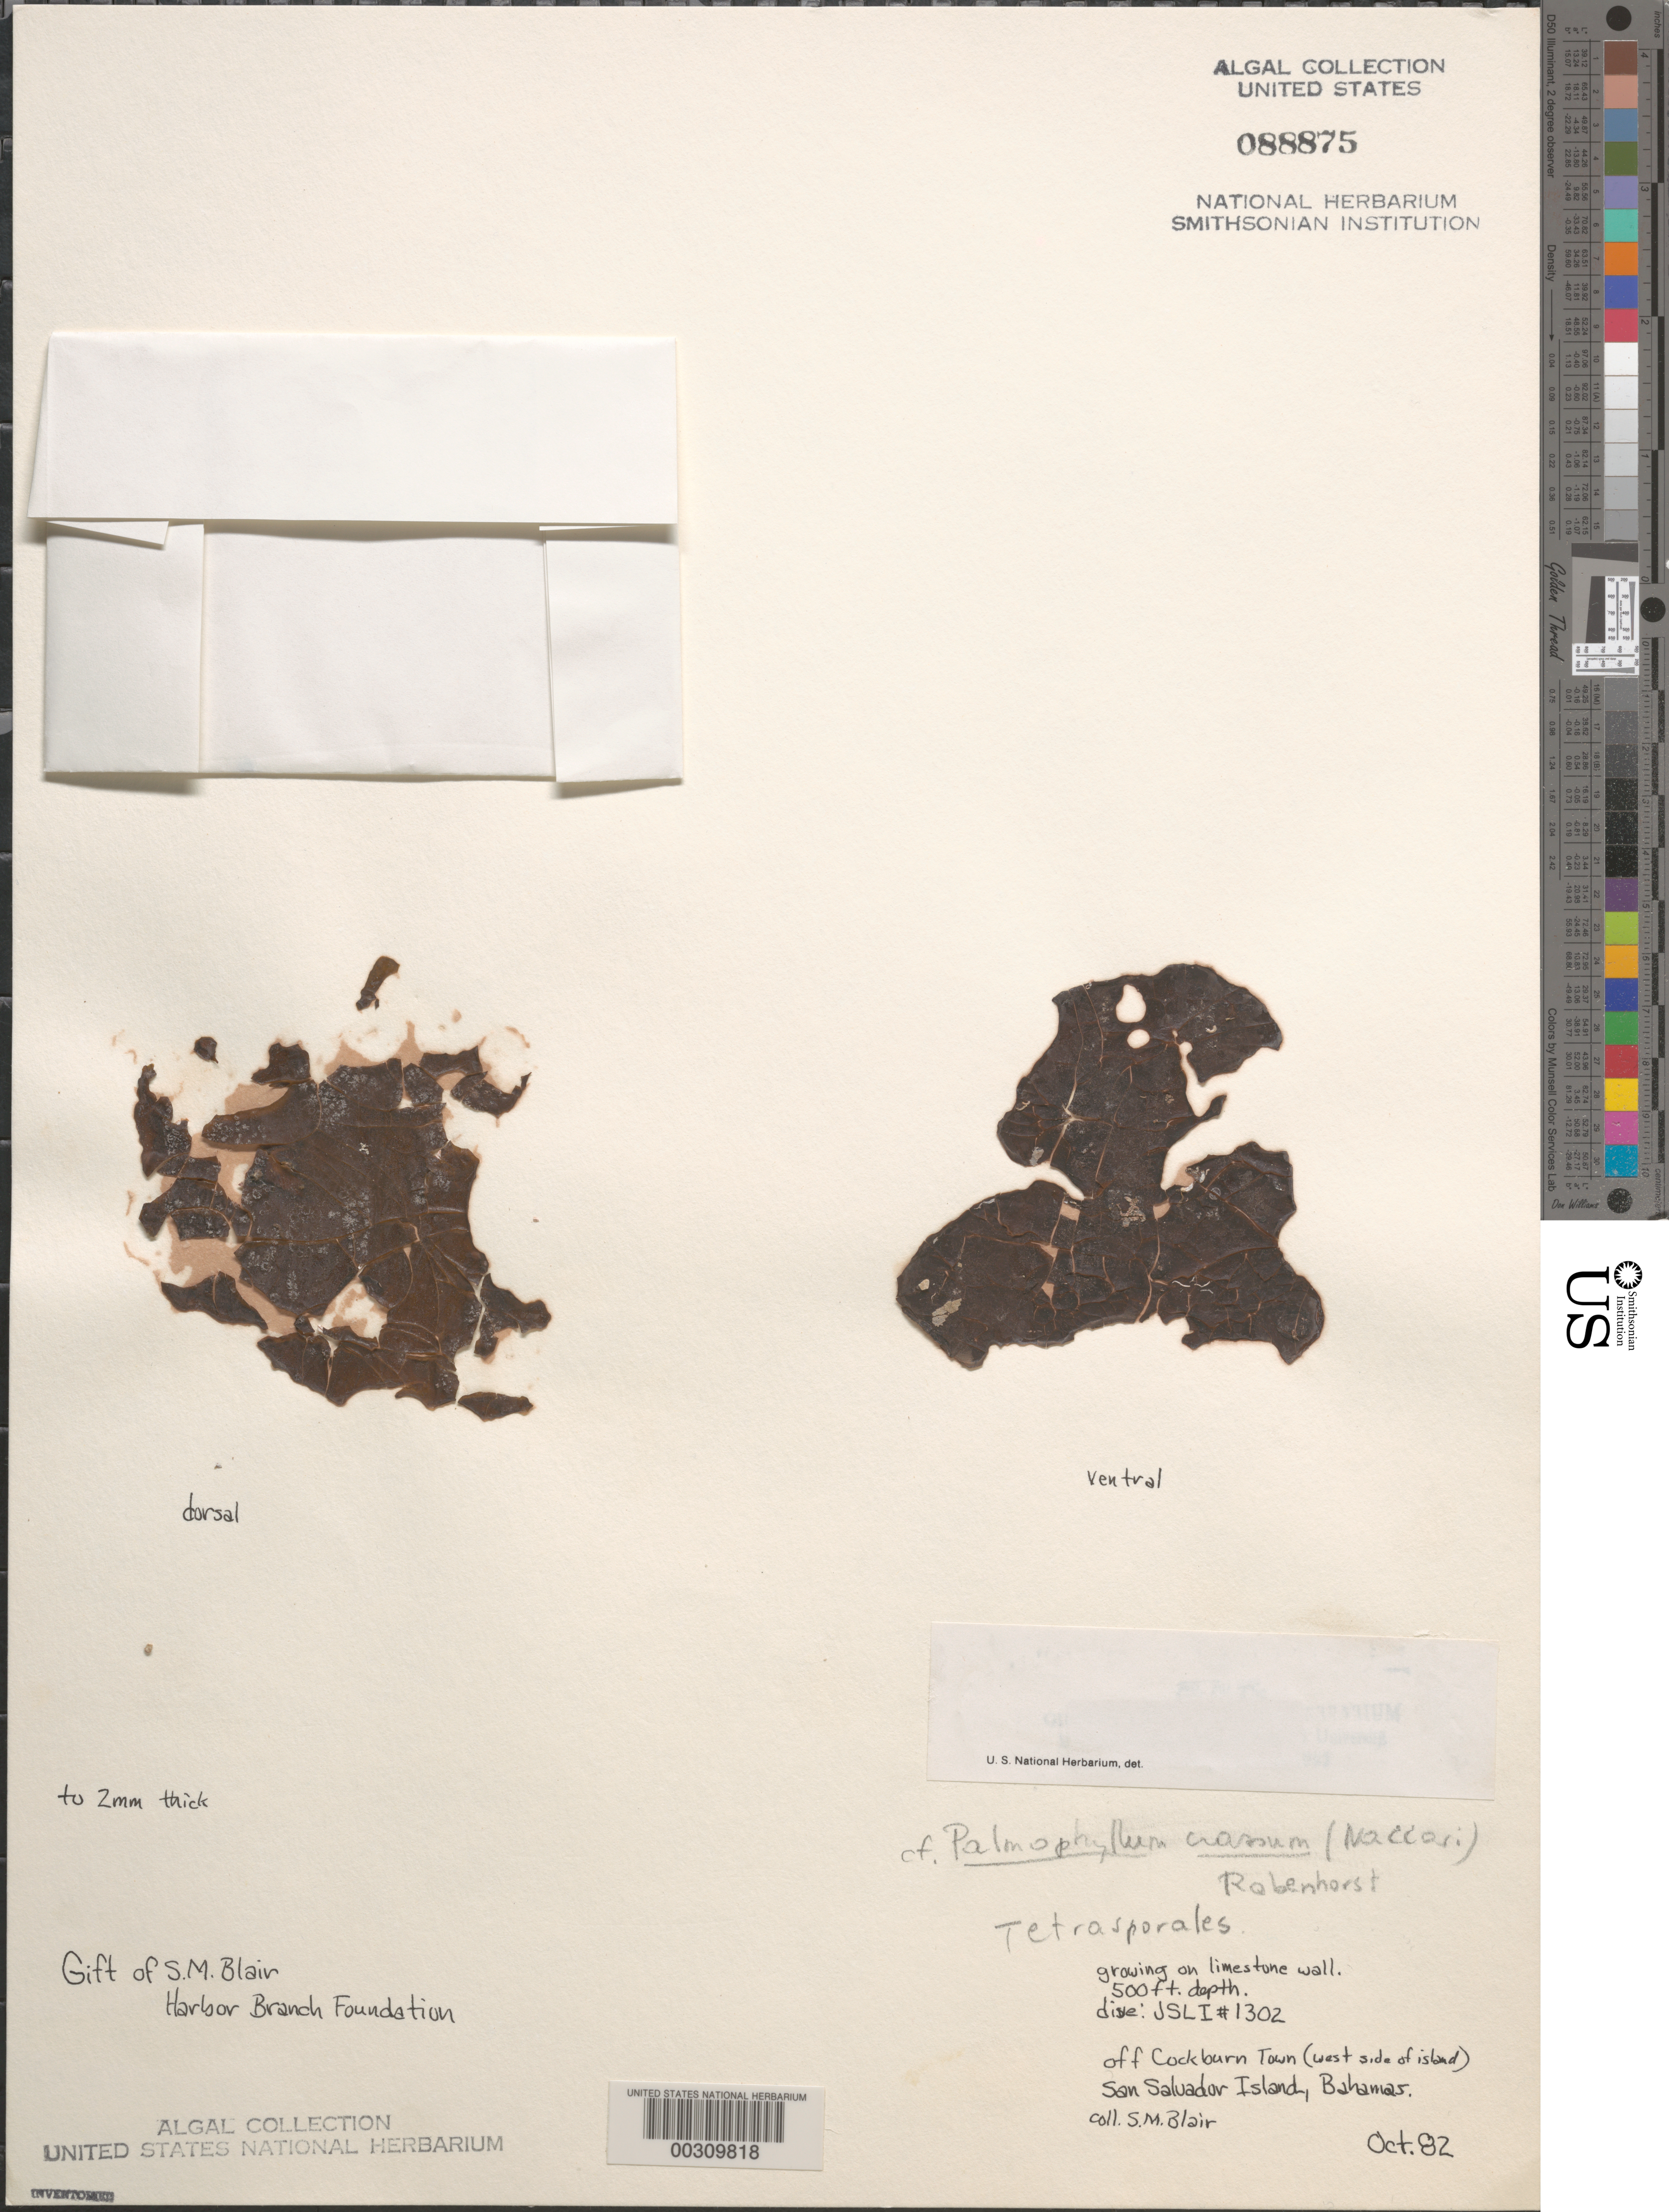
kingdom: Plantae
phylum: Chlorophyta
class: Palmophyllophyceae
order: Palmophyllales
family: Palmophyllaceae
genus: Palmophyllum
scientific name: Palmophyllum crassum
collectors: S. M. Blair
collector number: JSL 1302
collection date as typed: Oct 1982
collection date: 1982-10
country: Bahamas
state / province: San Salvador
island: San Salvador Island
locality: Off Cockburn Town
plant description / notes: Johnson Sea Link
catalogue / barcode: US 88875